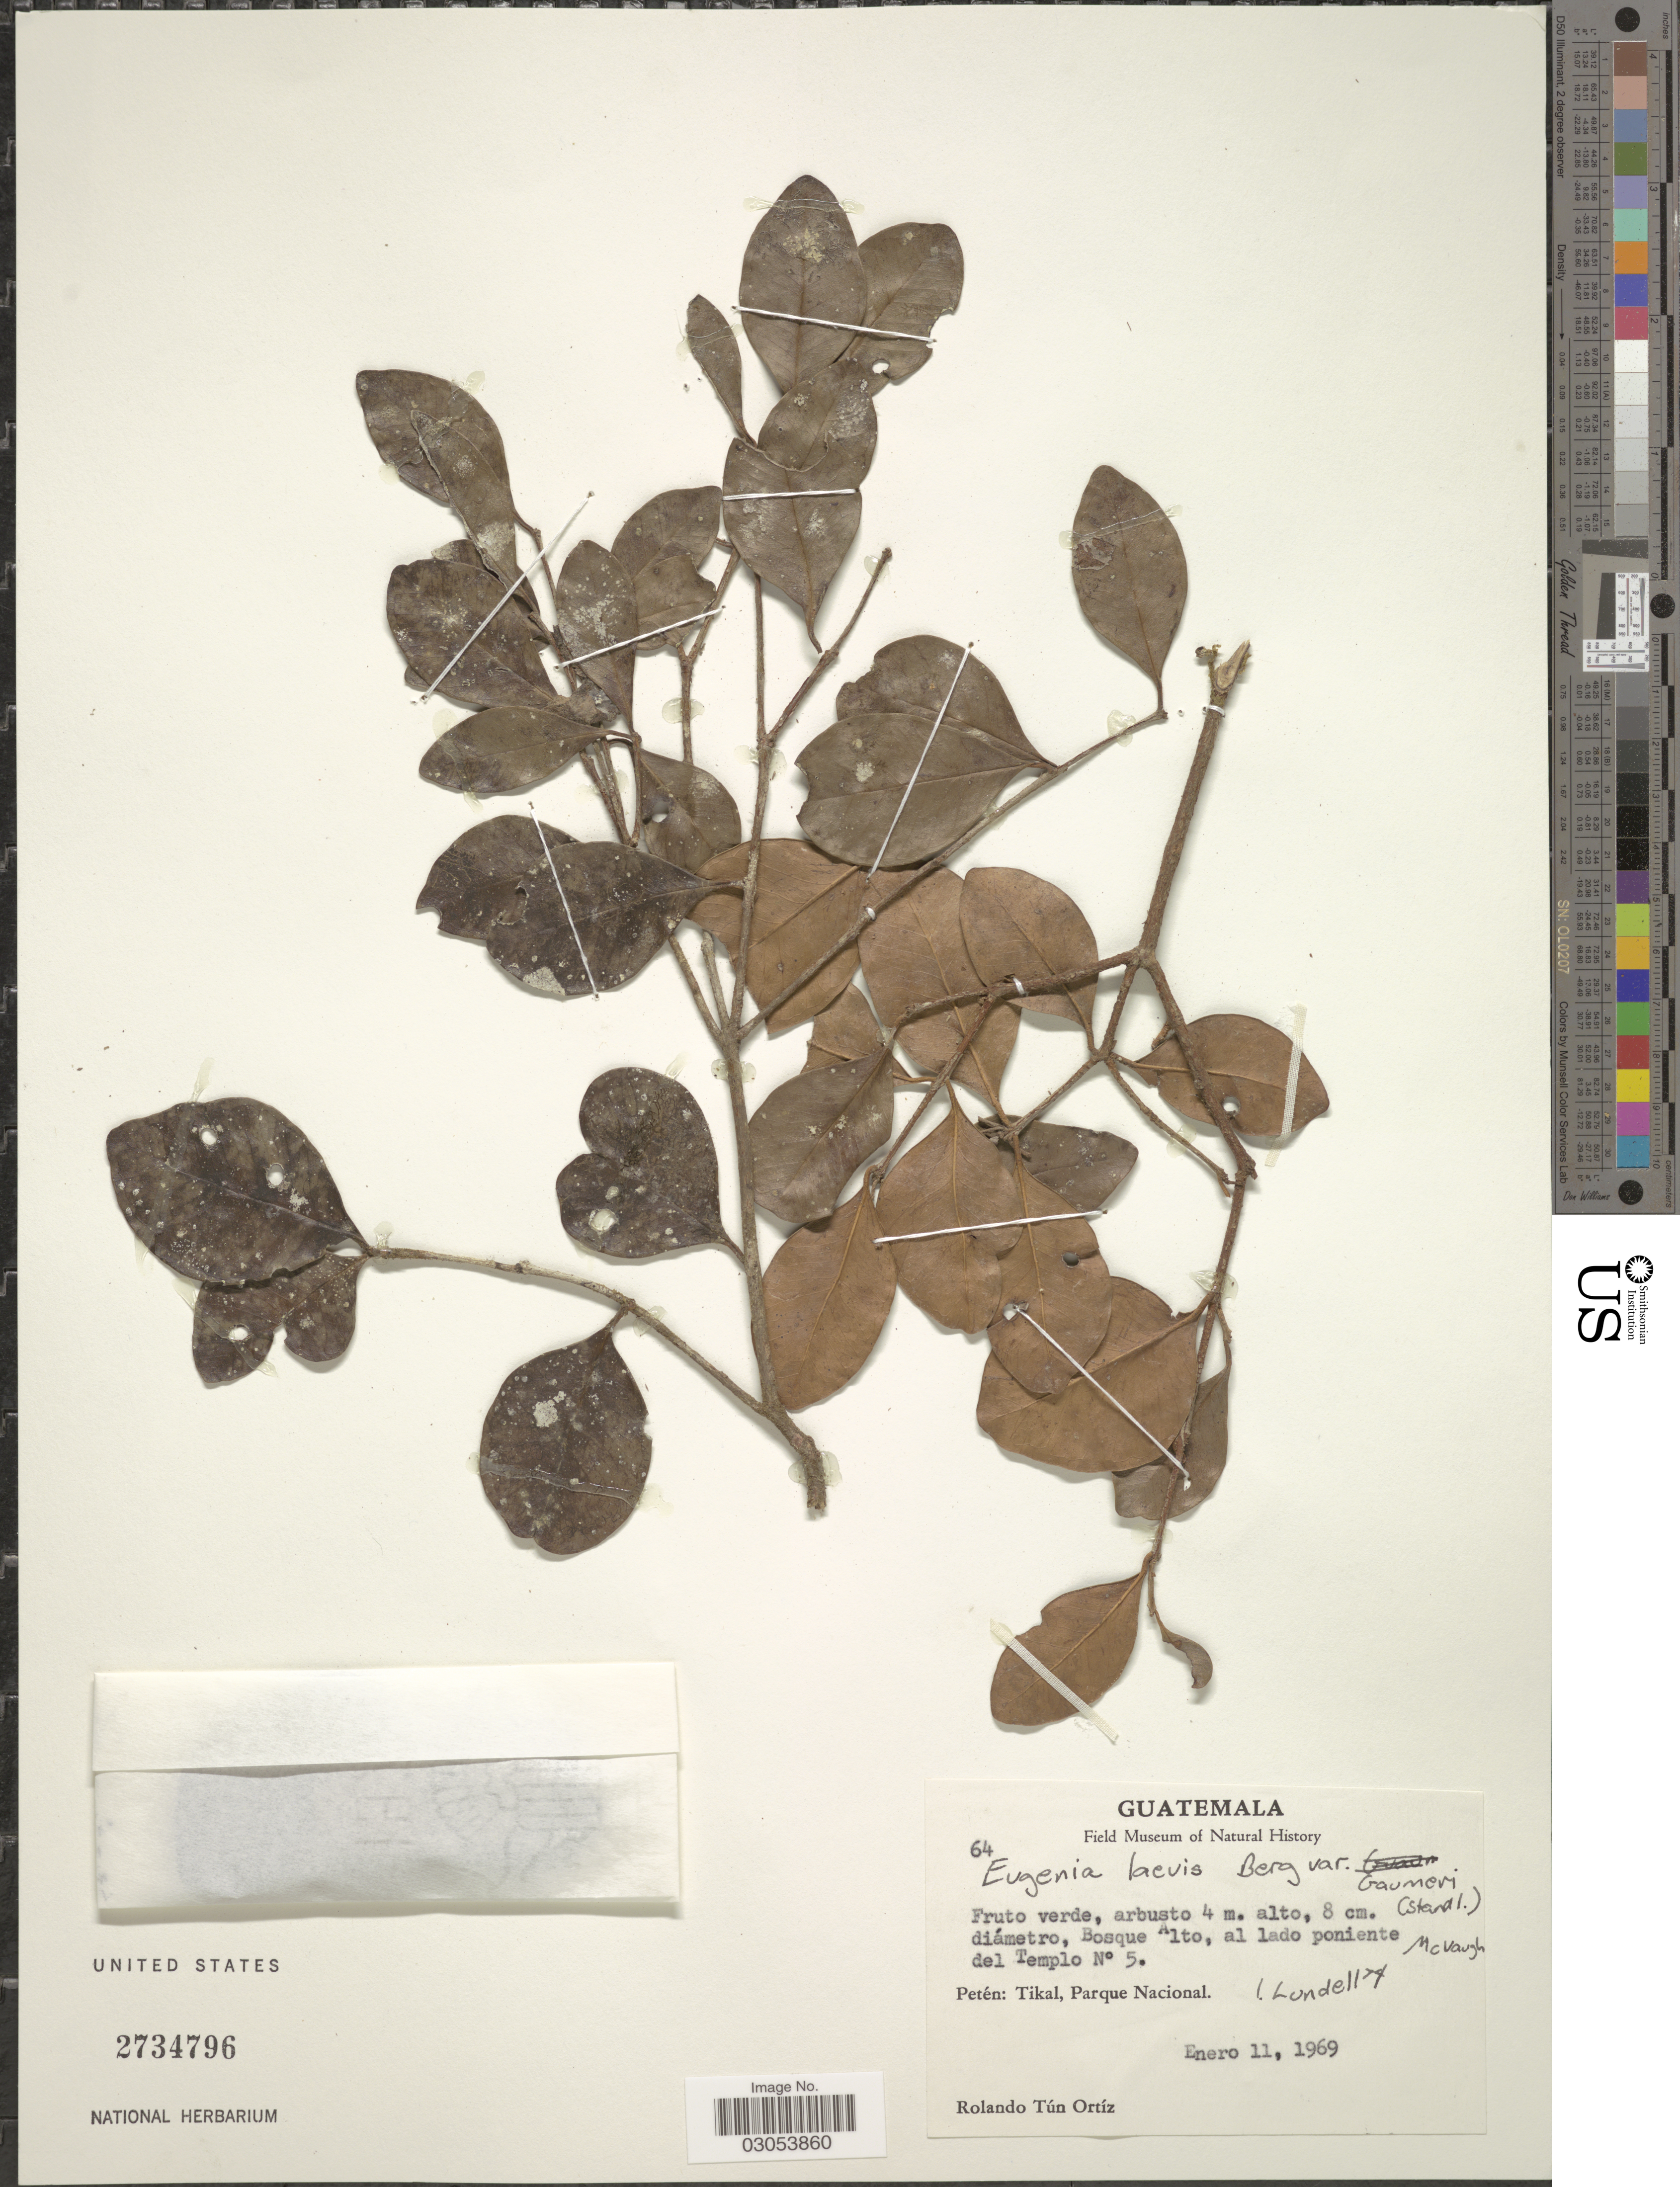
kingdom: Plantae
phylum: Tracheophyta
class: Magnoliopsida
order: Myrtales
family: Myrtaceae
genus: Eugenia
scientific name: Eugenia laevis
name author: O. Berg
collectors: R. Tún Ortíz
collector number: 64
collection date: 1969-01-11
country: Guatemala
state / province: El Petén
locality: Petén: Tikal, Parque Nacional.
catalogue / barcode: US 2734796